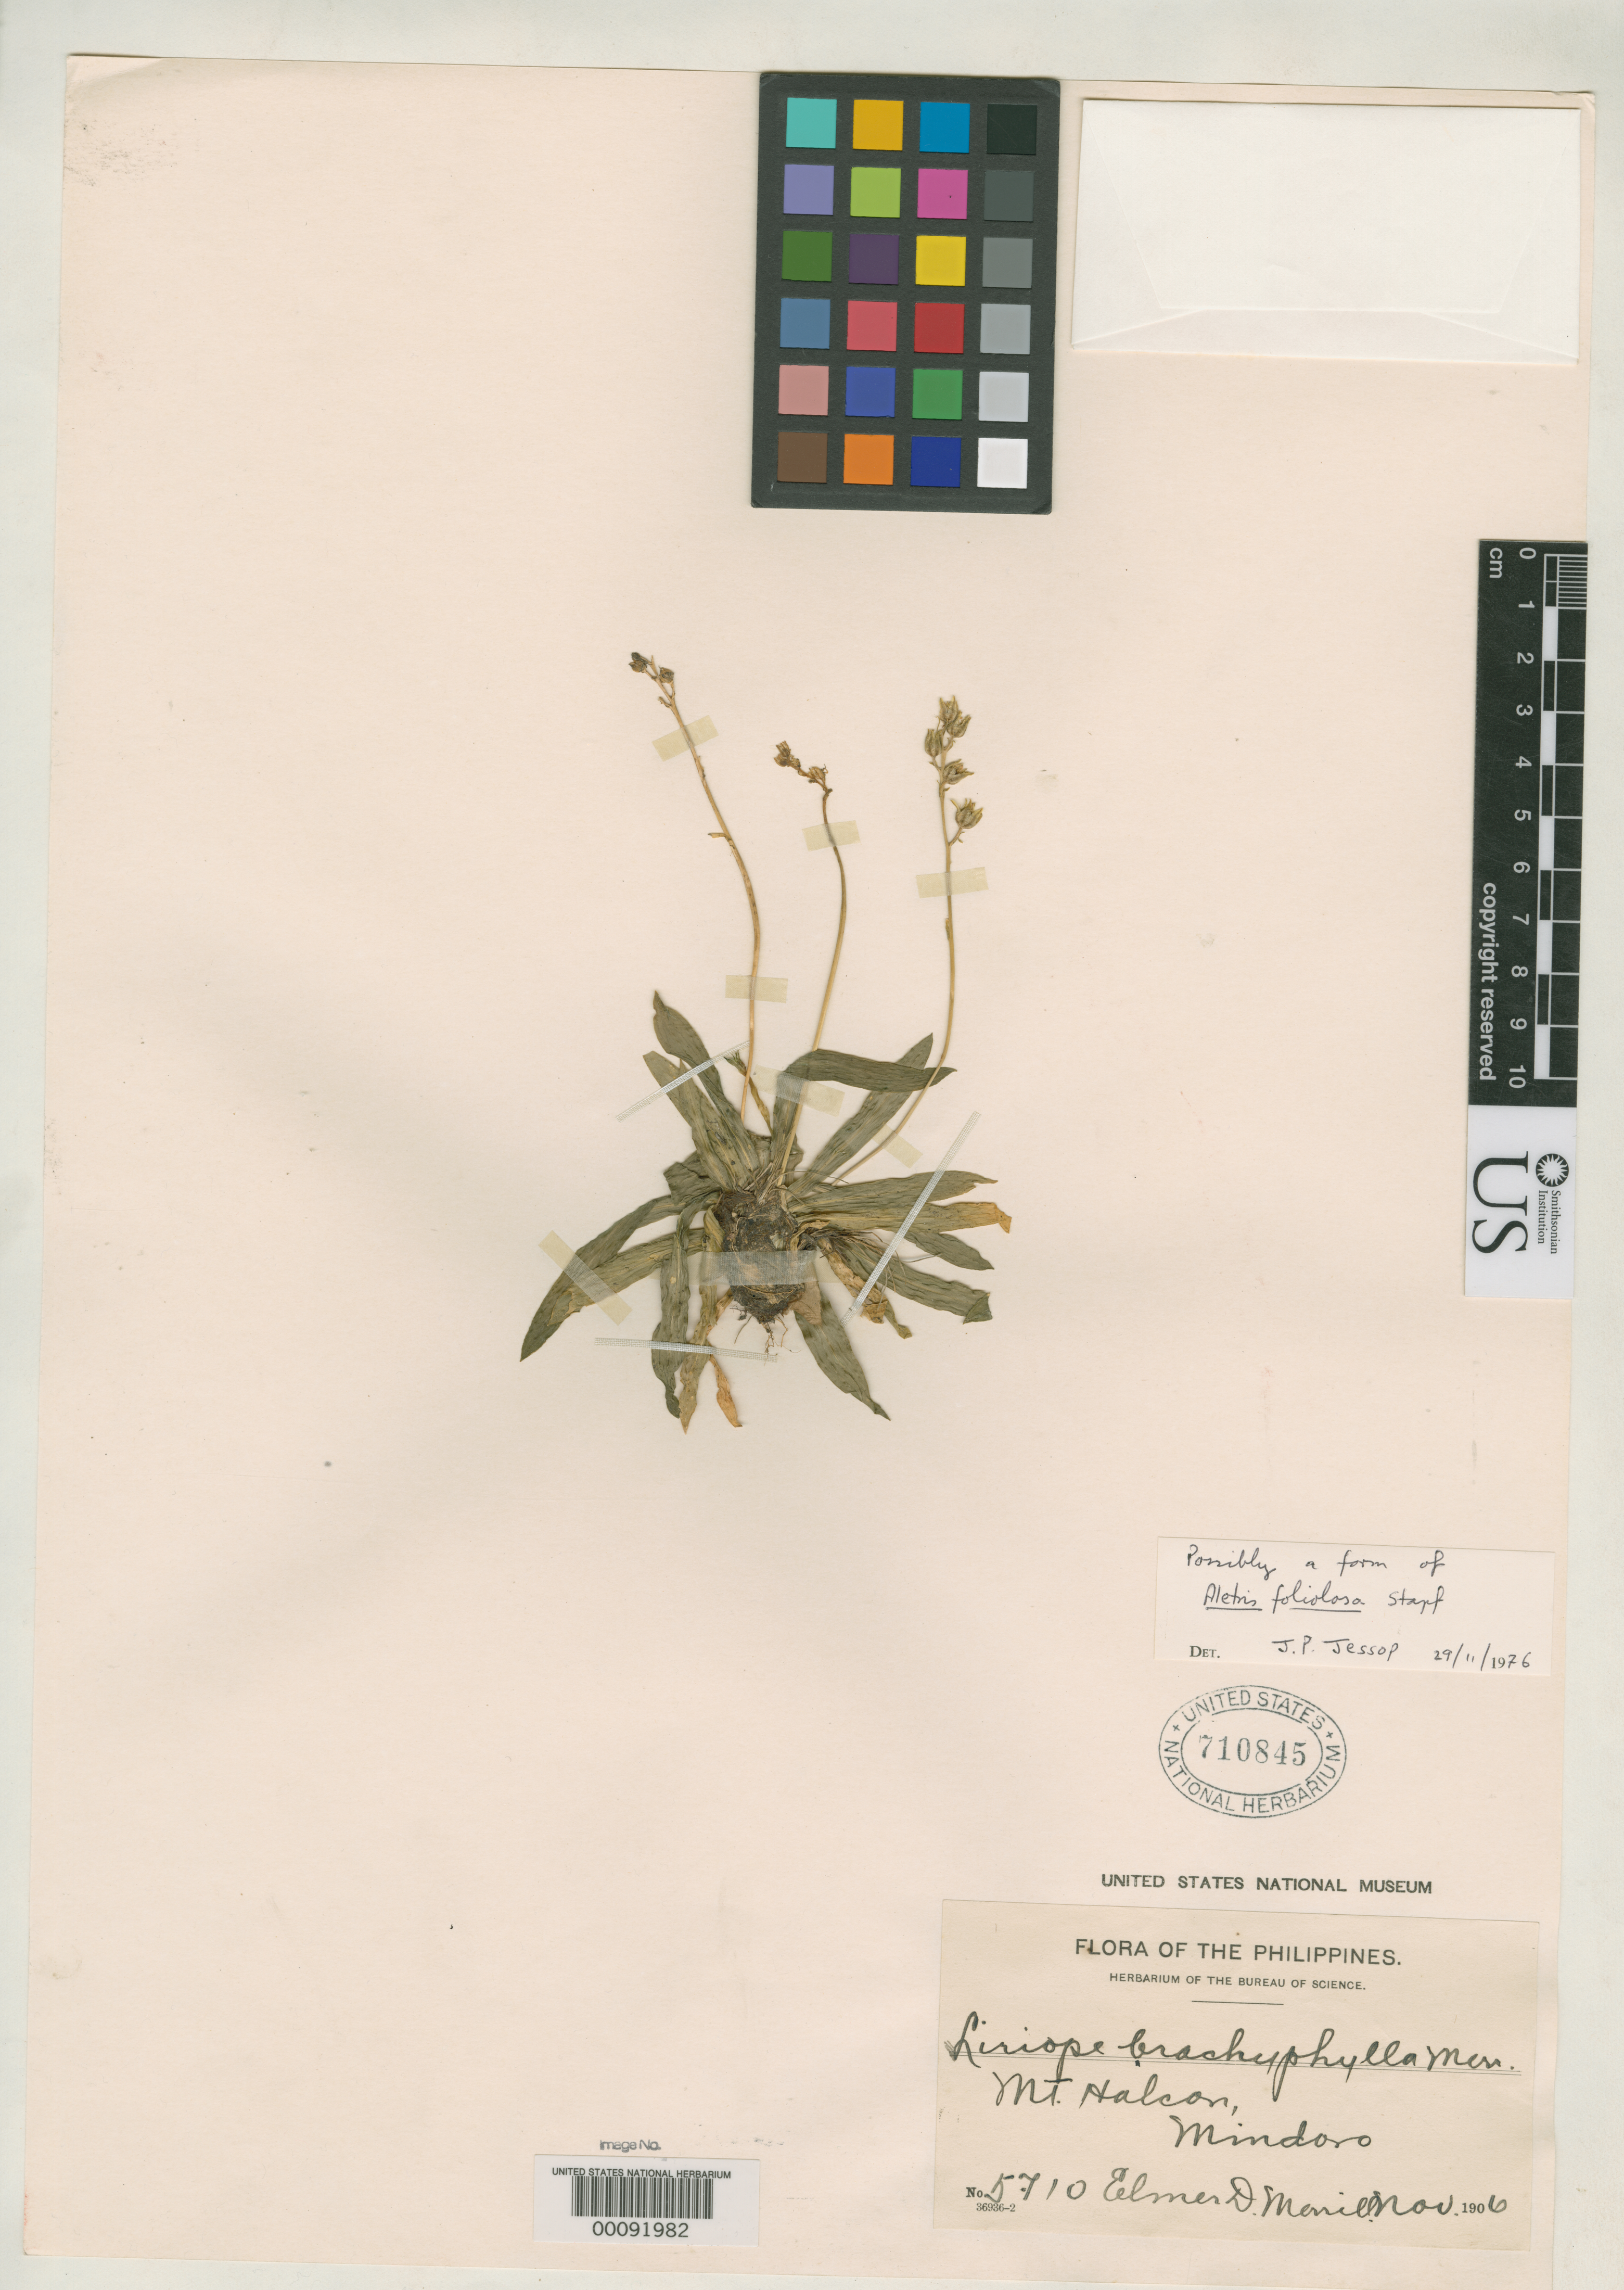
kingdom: Plantae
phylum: Tracheophyta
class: Liliopsida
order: Asparagales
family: Asparagaceae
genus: Liriope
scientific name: Liriope brachyphylla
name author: Merr.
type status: Isotype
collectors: E. D. Merrill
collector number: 5710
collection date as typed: Nov 1906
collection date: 1906-11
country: Philippines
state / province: Mimaropa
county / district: Mindoro Oriental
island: Mindoro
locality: Mt. Halcon, Mindoro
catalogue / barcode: US 710845